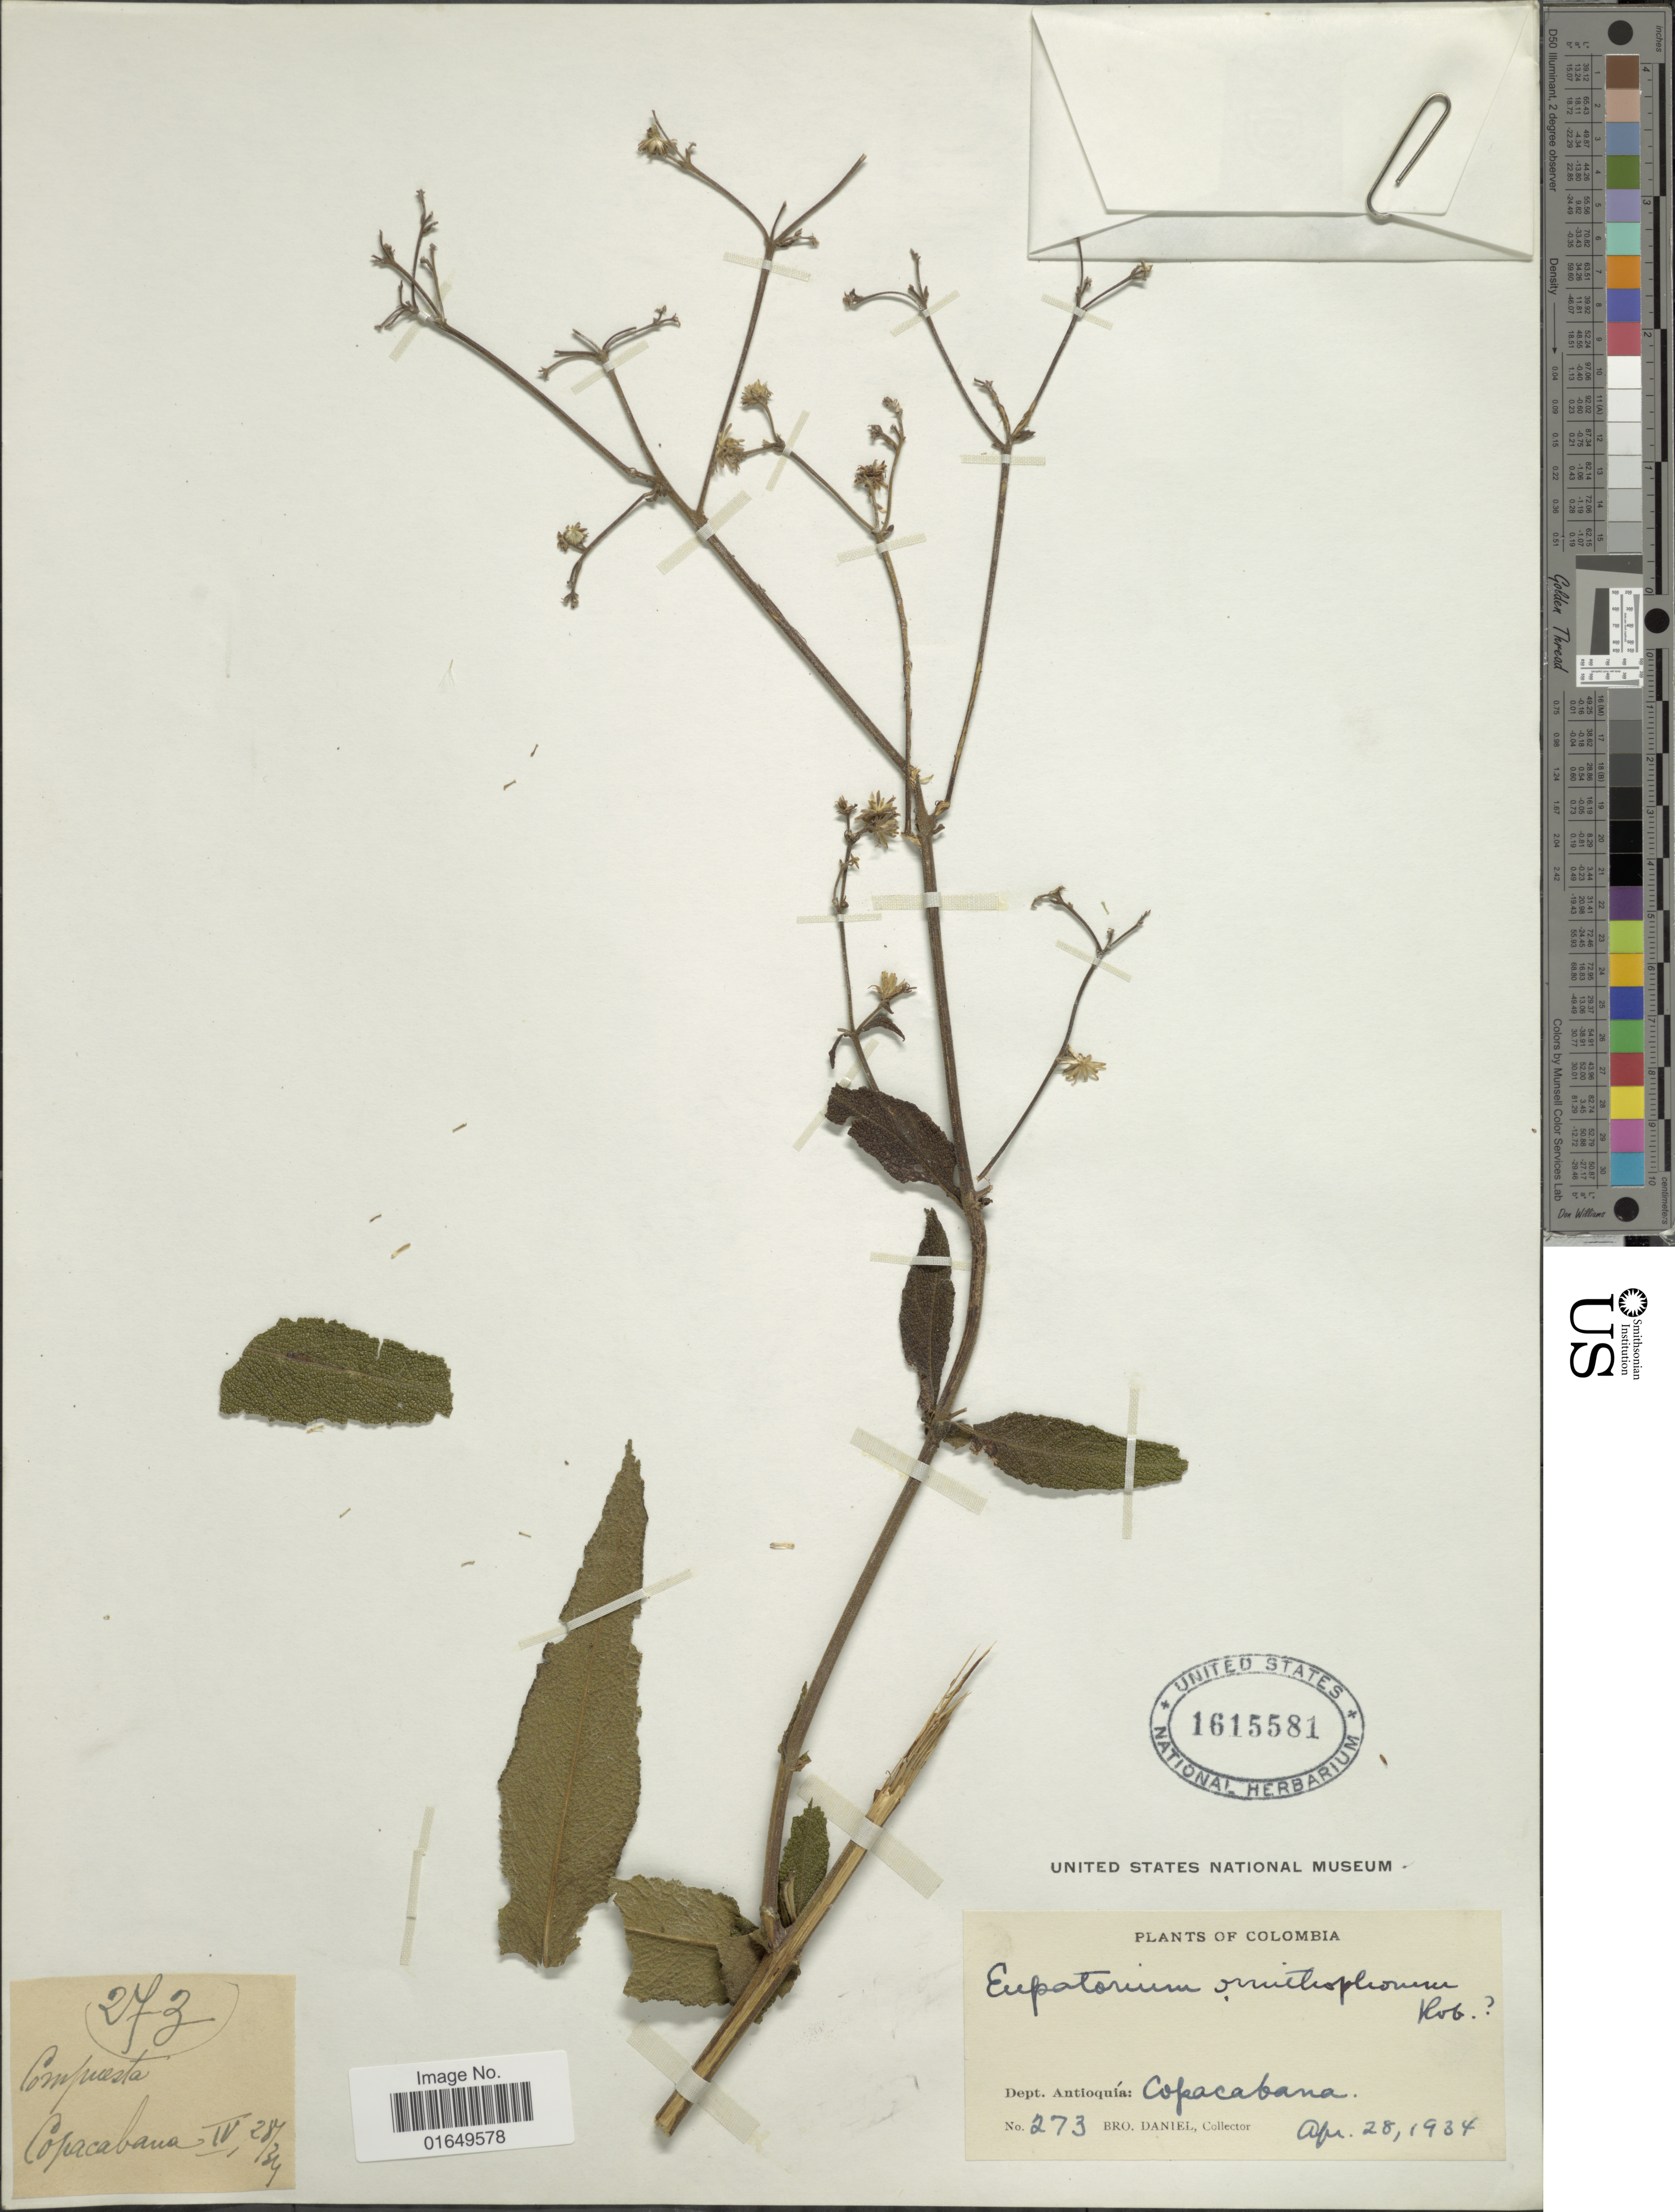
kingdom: Plantae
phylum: Tracheophyta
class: Magnoliopsida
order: Asterales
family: Asteraceae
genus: Ayapana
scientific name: Ayapana ornithophora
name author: (B.L. Rob.) R.M. King & H. Rob.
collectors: Bro. Daniel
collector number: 273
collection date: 1934-04-28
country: Colombia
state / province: Antioquia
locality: Copacabana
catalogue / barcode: US 1615581